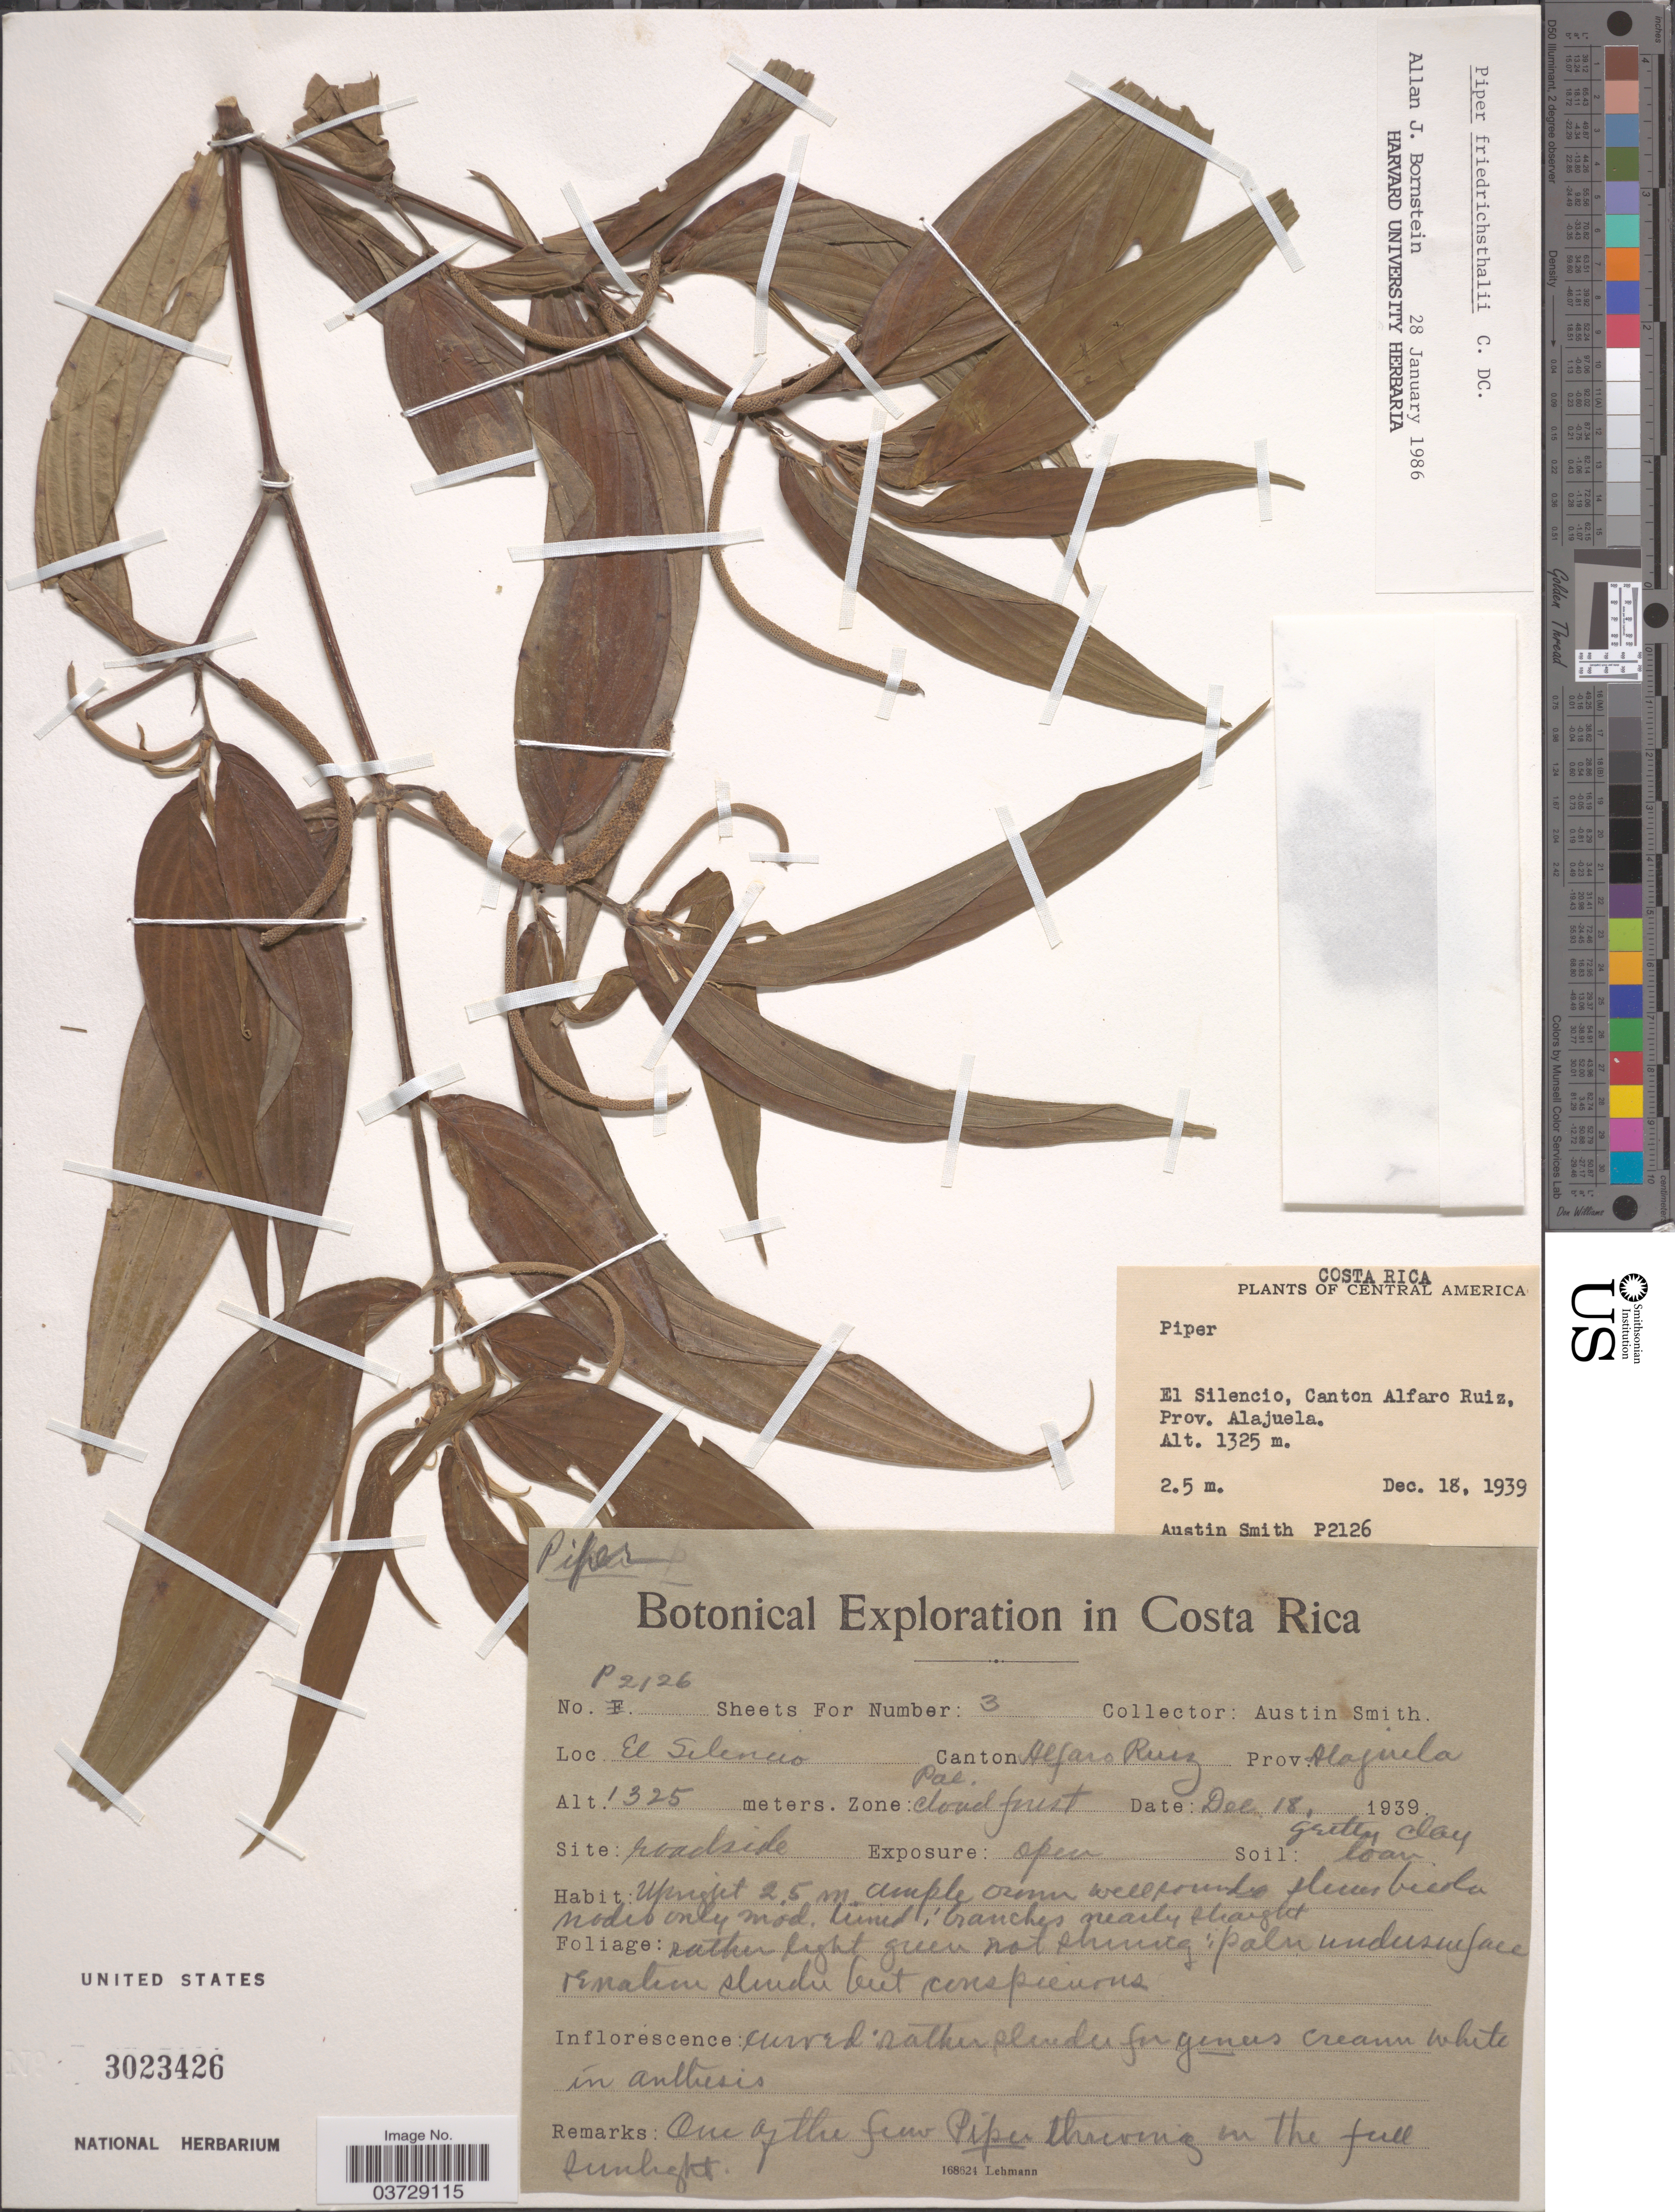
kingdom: Plantae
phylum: Tracheophyta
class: Magnoliopsida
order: Piperales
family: Piperaceae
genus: Piper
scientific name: Piper friedrichsthalii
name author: C. DC.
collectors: Aust P. Smith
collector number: P2126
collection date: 1939-12-18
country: Costa Rica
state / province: Alajuela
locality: El Silencio, Canton Alfaro Ruiz.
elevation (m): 1325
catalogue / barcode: US 3023426